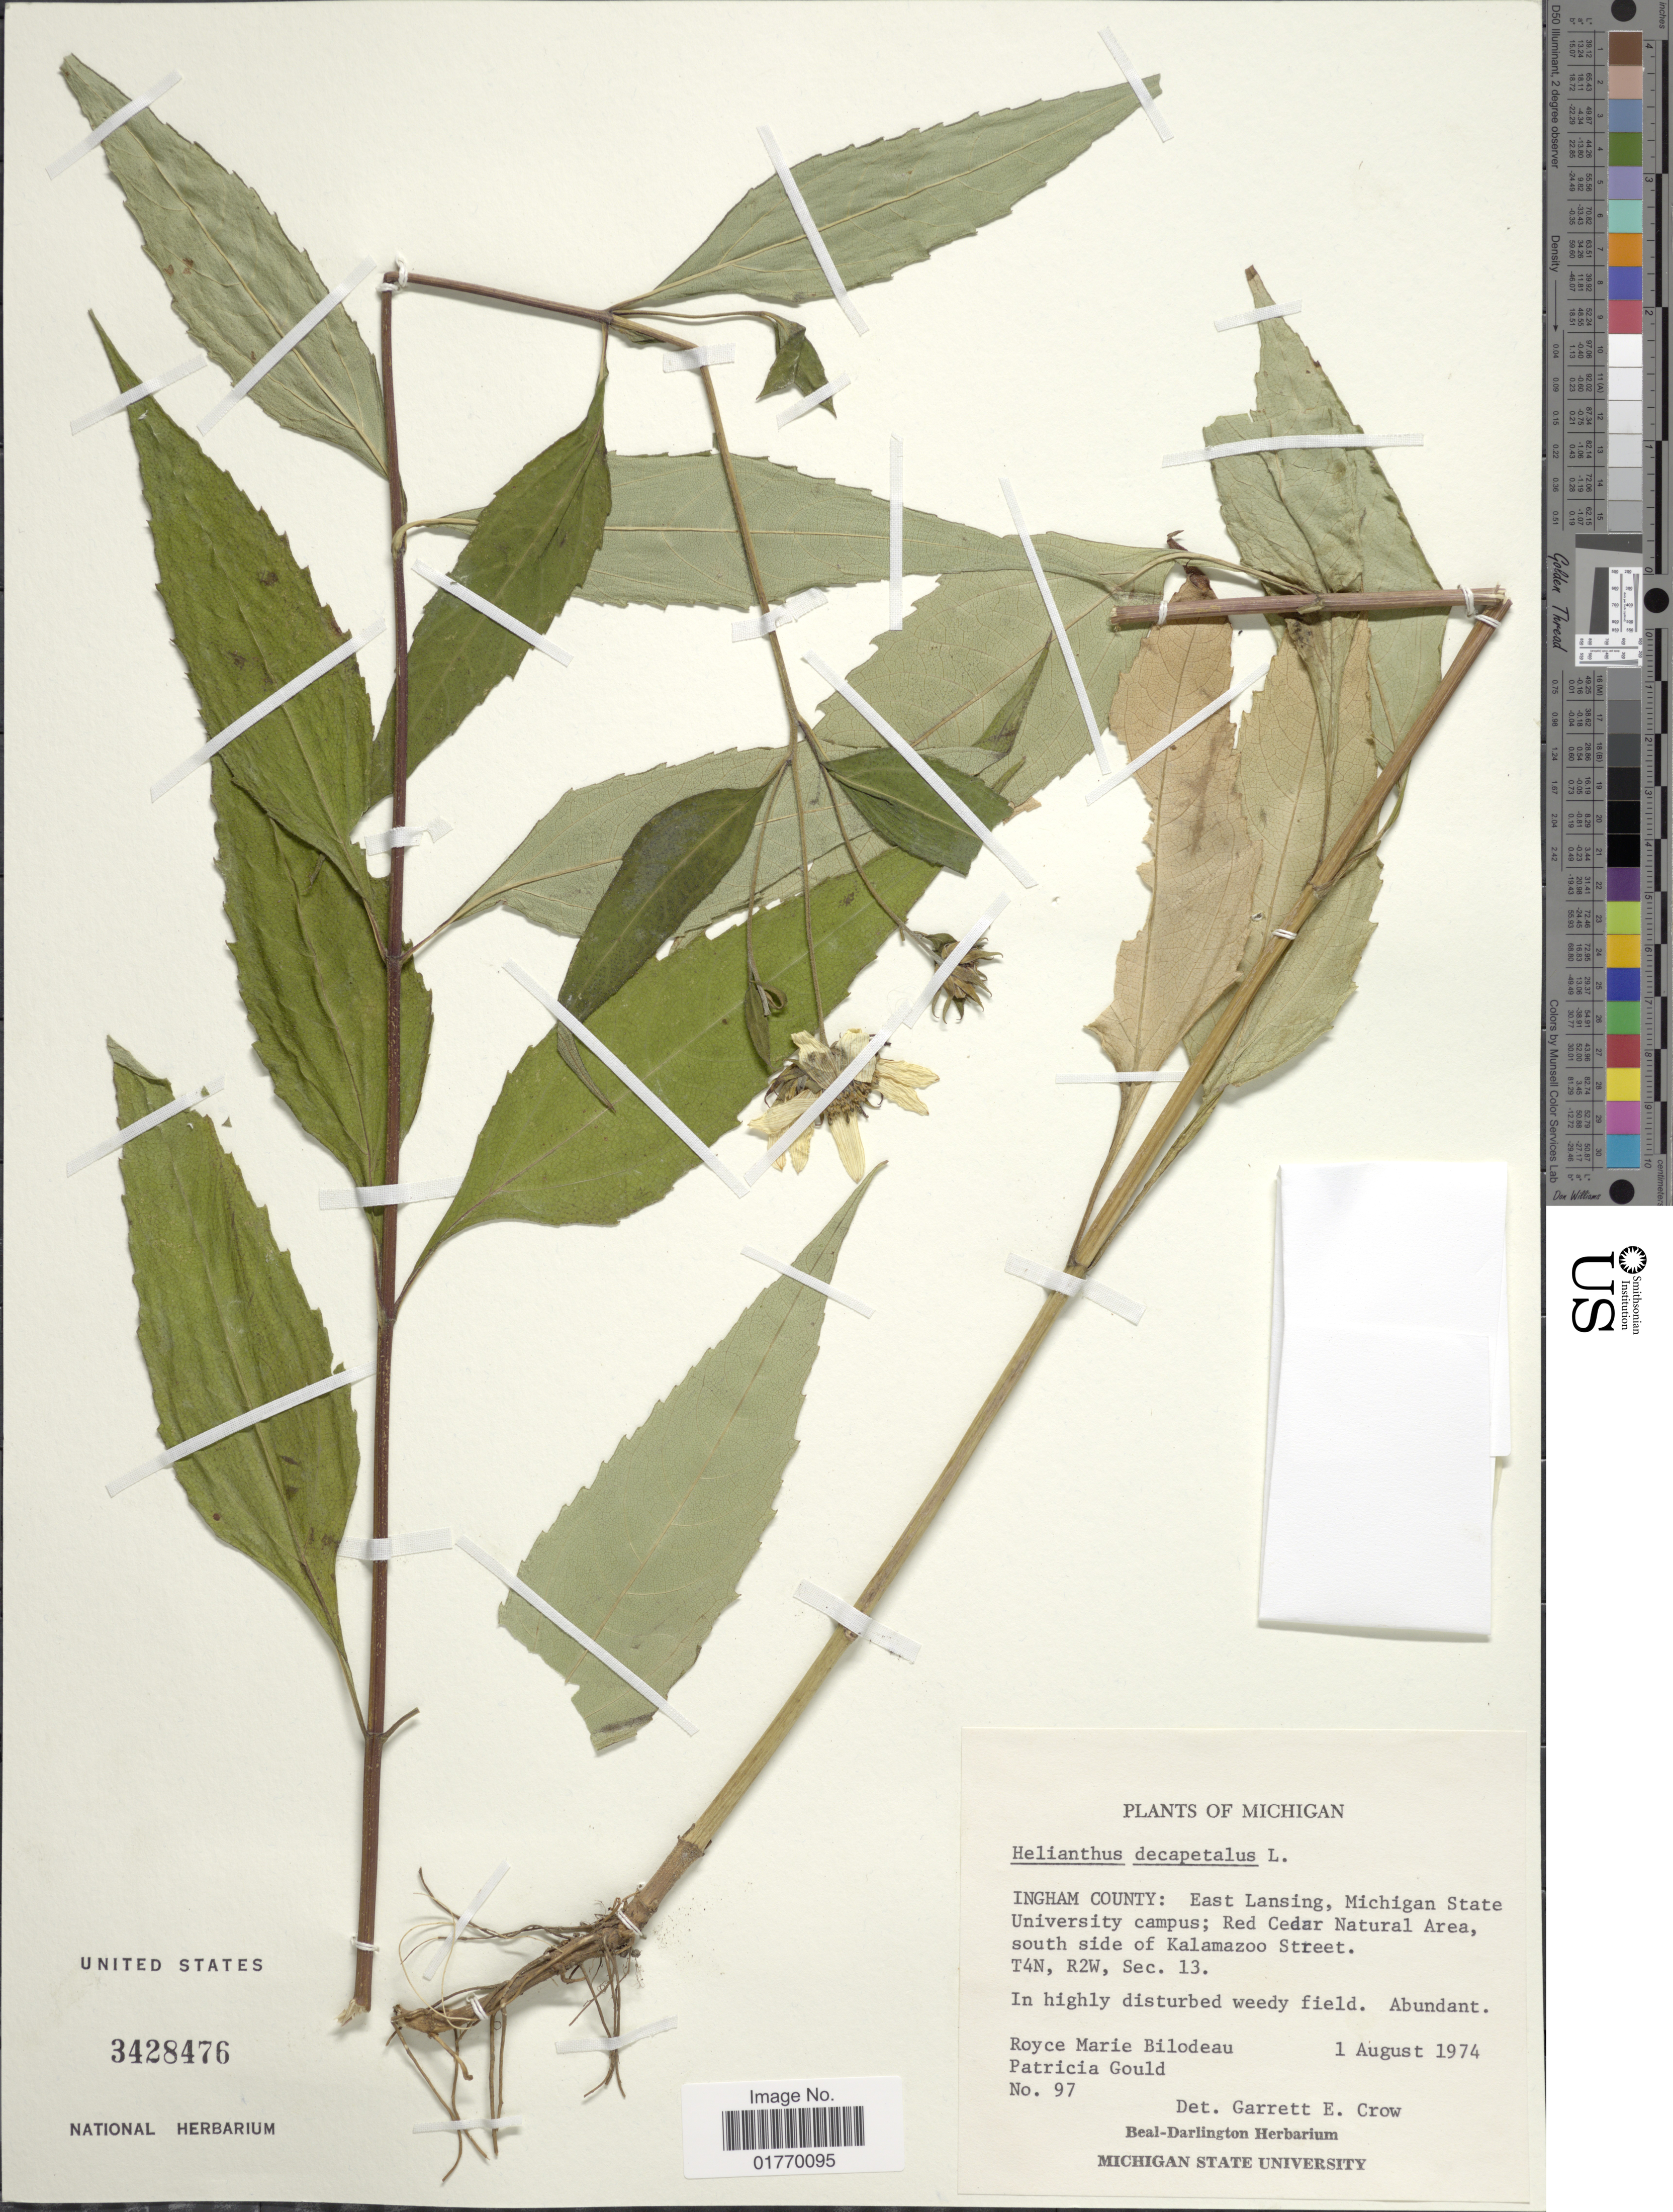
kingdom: Plantae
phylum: Tracheophyta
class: Magnoliopsida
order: Asterales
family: Asteraceae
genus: Helianthus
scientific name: Helianthus decapetalus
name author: L.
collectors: R. Bilodeau & P. Gould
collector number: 97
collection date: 1974-08-01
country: United States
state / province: Michigan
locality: Ingham County: East Lansing, Michigan State University campus, Red Cedar Natural Area, south side of Kalamazoo Street, T4N, R2W, Sec. 13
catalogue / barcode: US 3428476